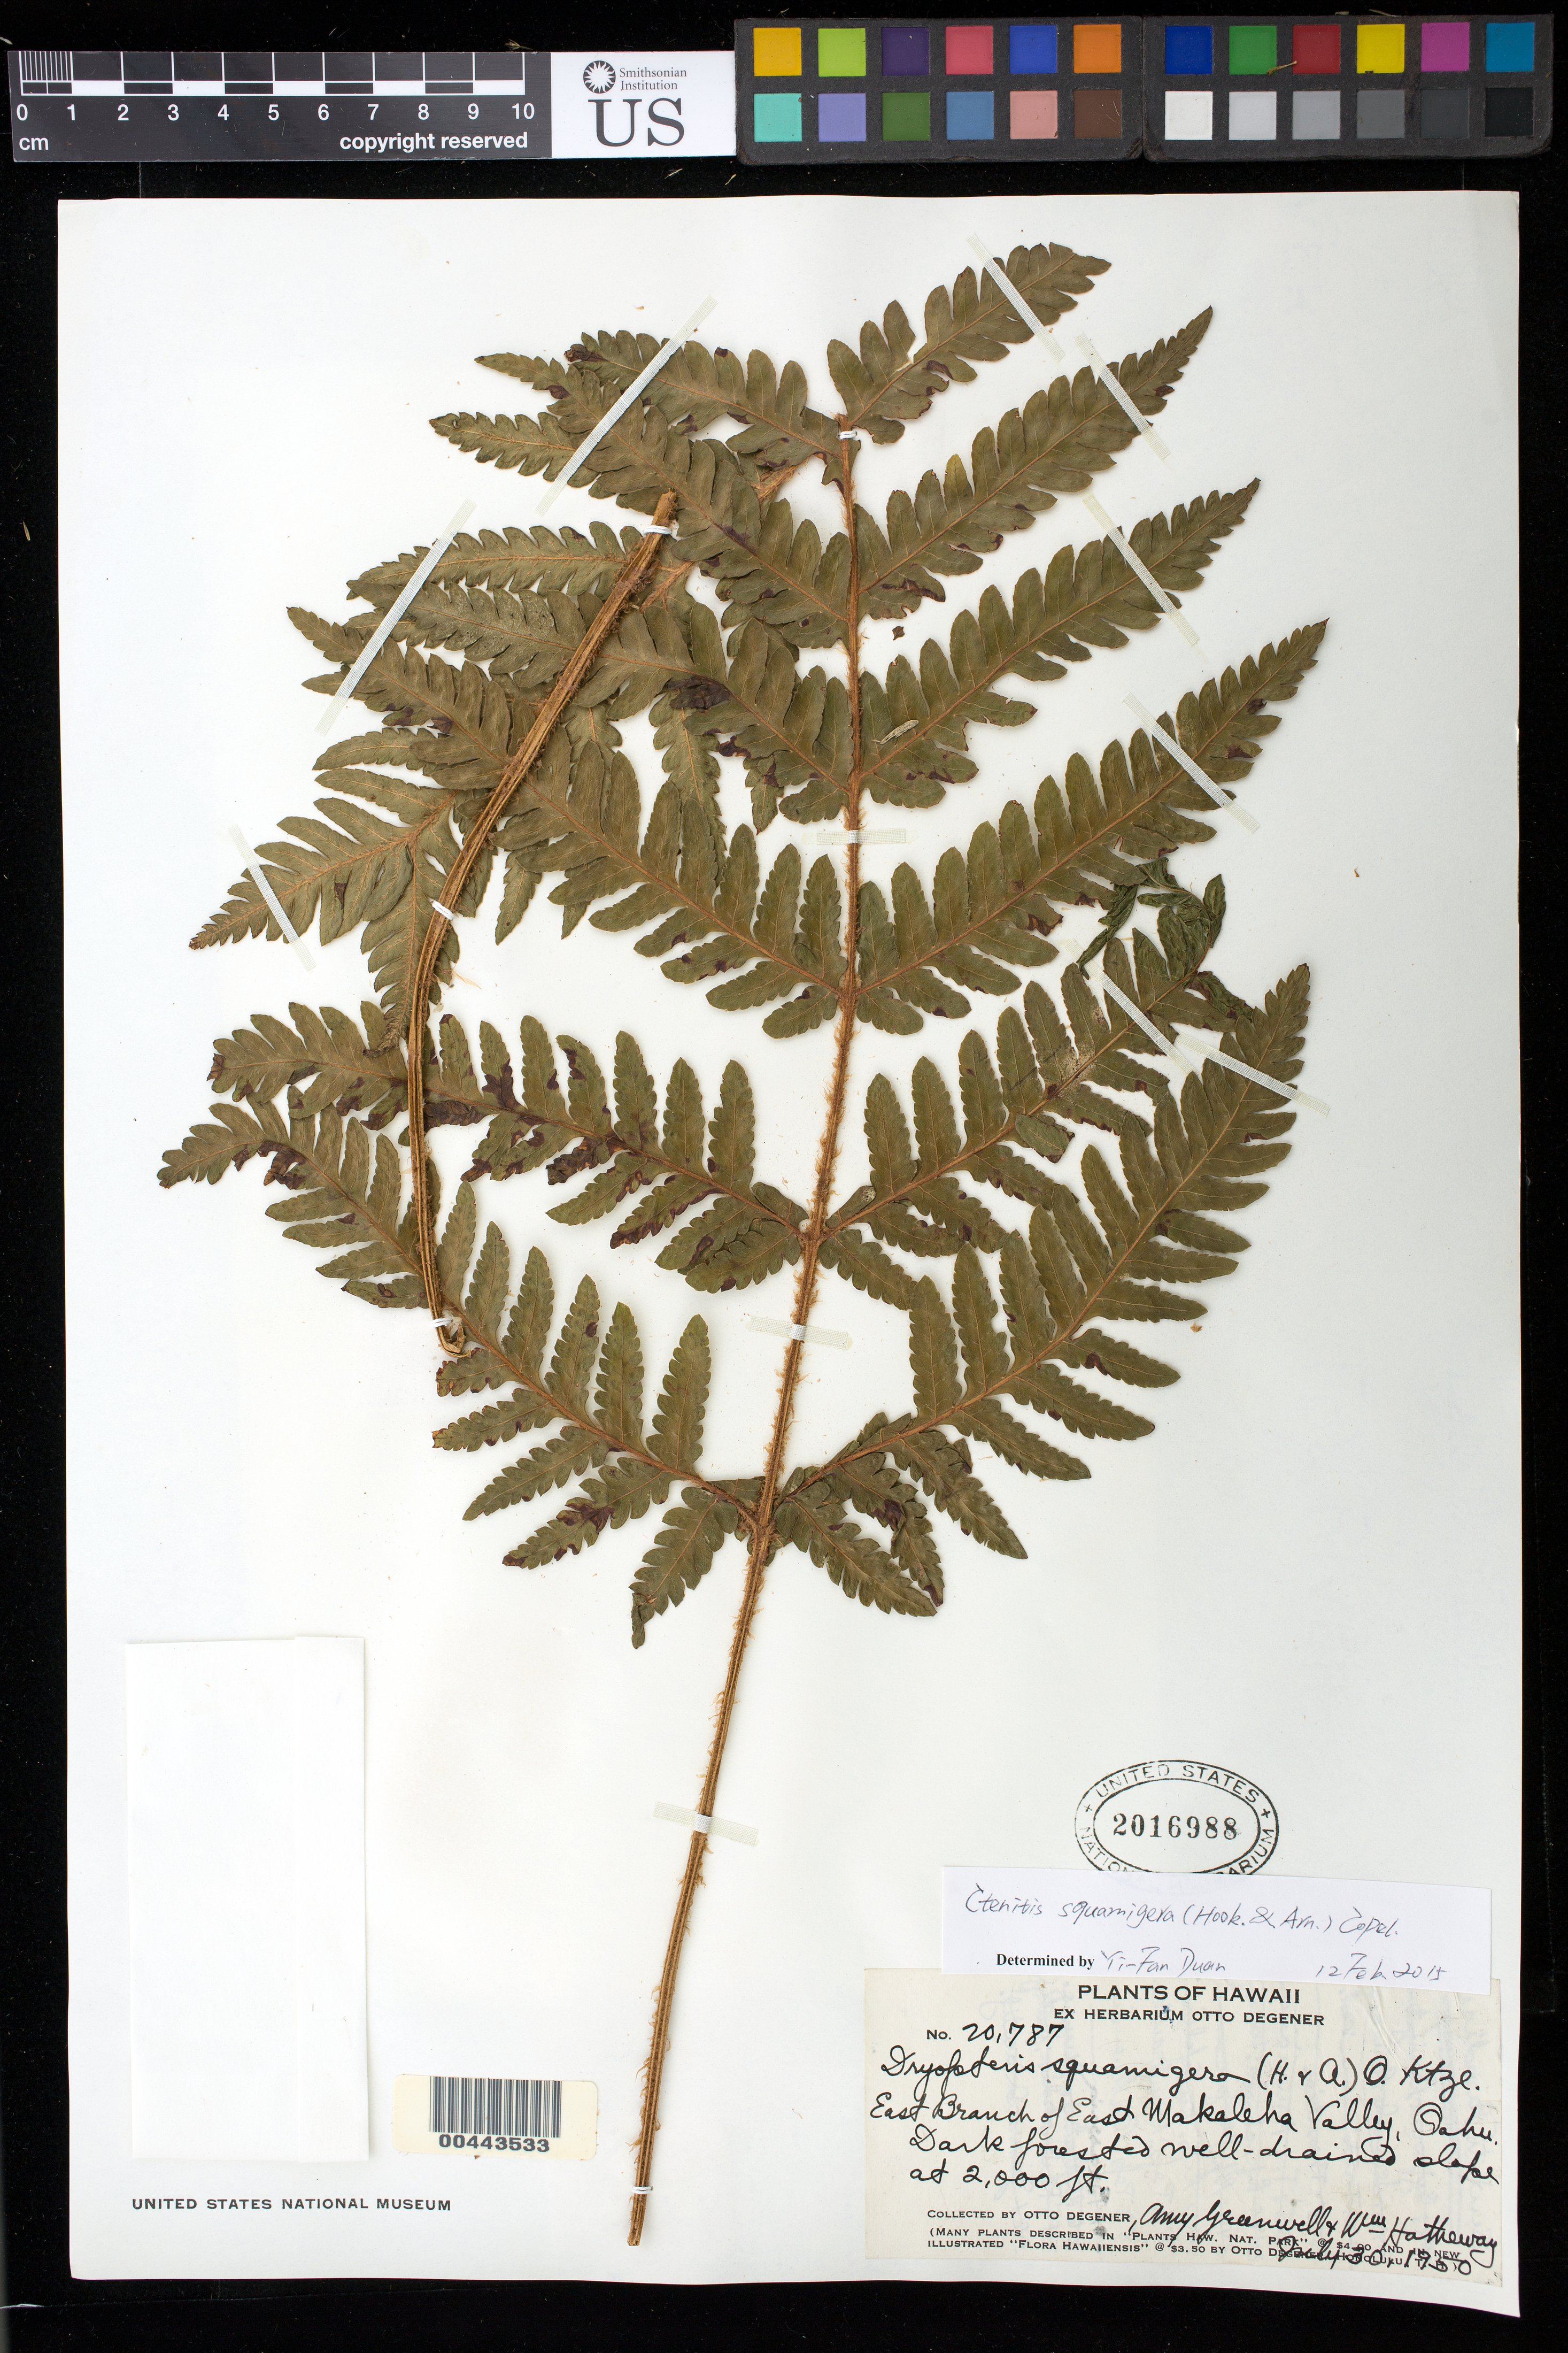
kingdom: Plantae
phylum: Tracheophyta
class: Polypodiopsida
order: Polypodiales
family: Dryopteridaceae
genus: Ctenitis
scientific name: Ctenitis squamigera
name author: (Hook. & Arn.) Copel.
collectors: O. Degener, A. B. Greenwell & W. H. Hatheway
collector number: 20787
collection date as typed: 30 Jul 1950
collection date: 1950-07-30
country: United States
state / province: Hawaii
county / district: Honolulu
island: Oahu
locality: East Branch of East Makaleha Valley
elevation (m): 610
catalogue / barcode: US 2016988